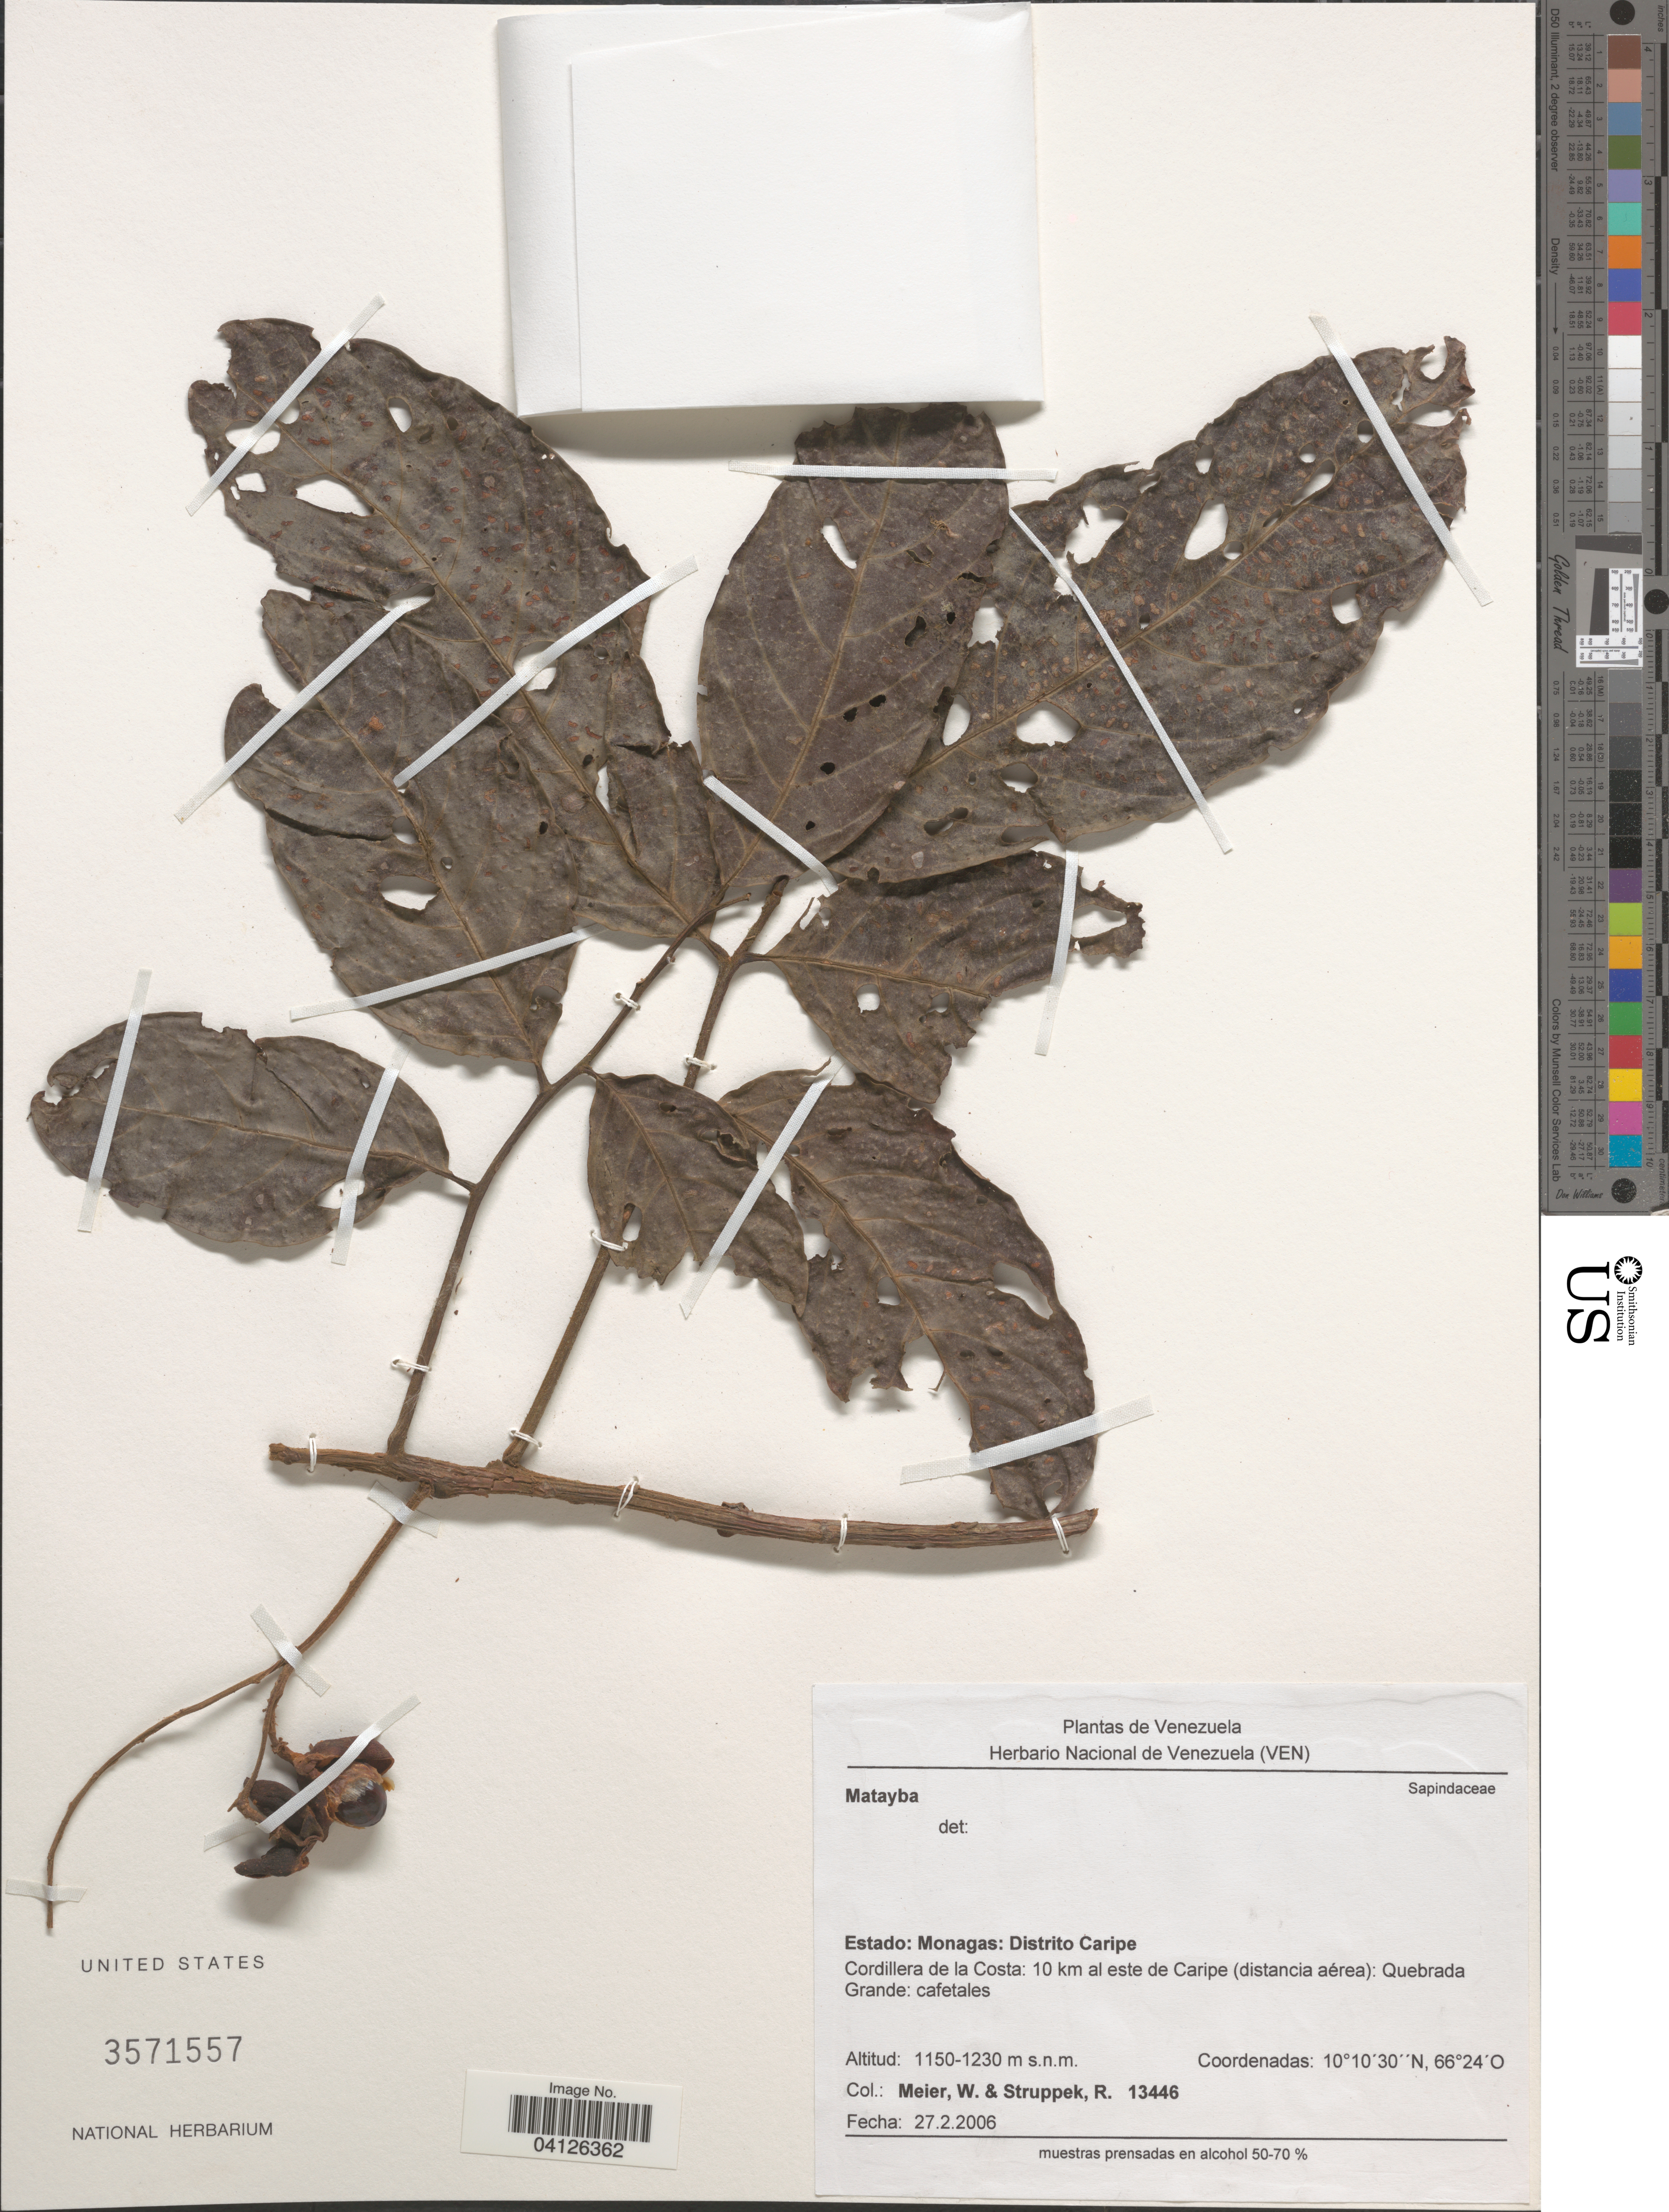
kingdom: Plantae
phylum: Tracheophyta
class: Magnoliopsida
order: Sapindales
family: Sapindaceae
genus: Matayba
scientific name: Matayba glaberrima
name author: Radlk.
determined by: Acevedo-Rodriguez, P., (US), Smithsonian Institution - National Museum of Natural History (UNITED STATES)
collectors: W. Meier & R. Struppek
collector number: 13446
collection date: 2006-02-27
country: Venezuela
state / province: Monagas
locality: Distrito Caripe. Cordillera de la Costa: 10 km al este de Caripe (distancia aérea): Quebrada Grande.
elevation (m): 1150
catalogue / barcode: US 3571557